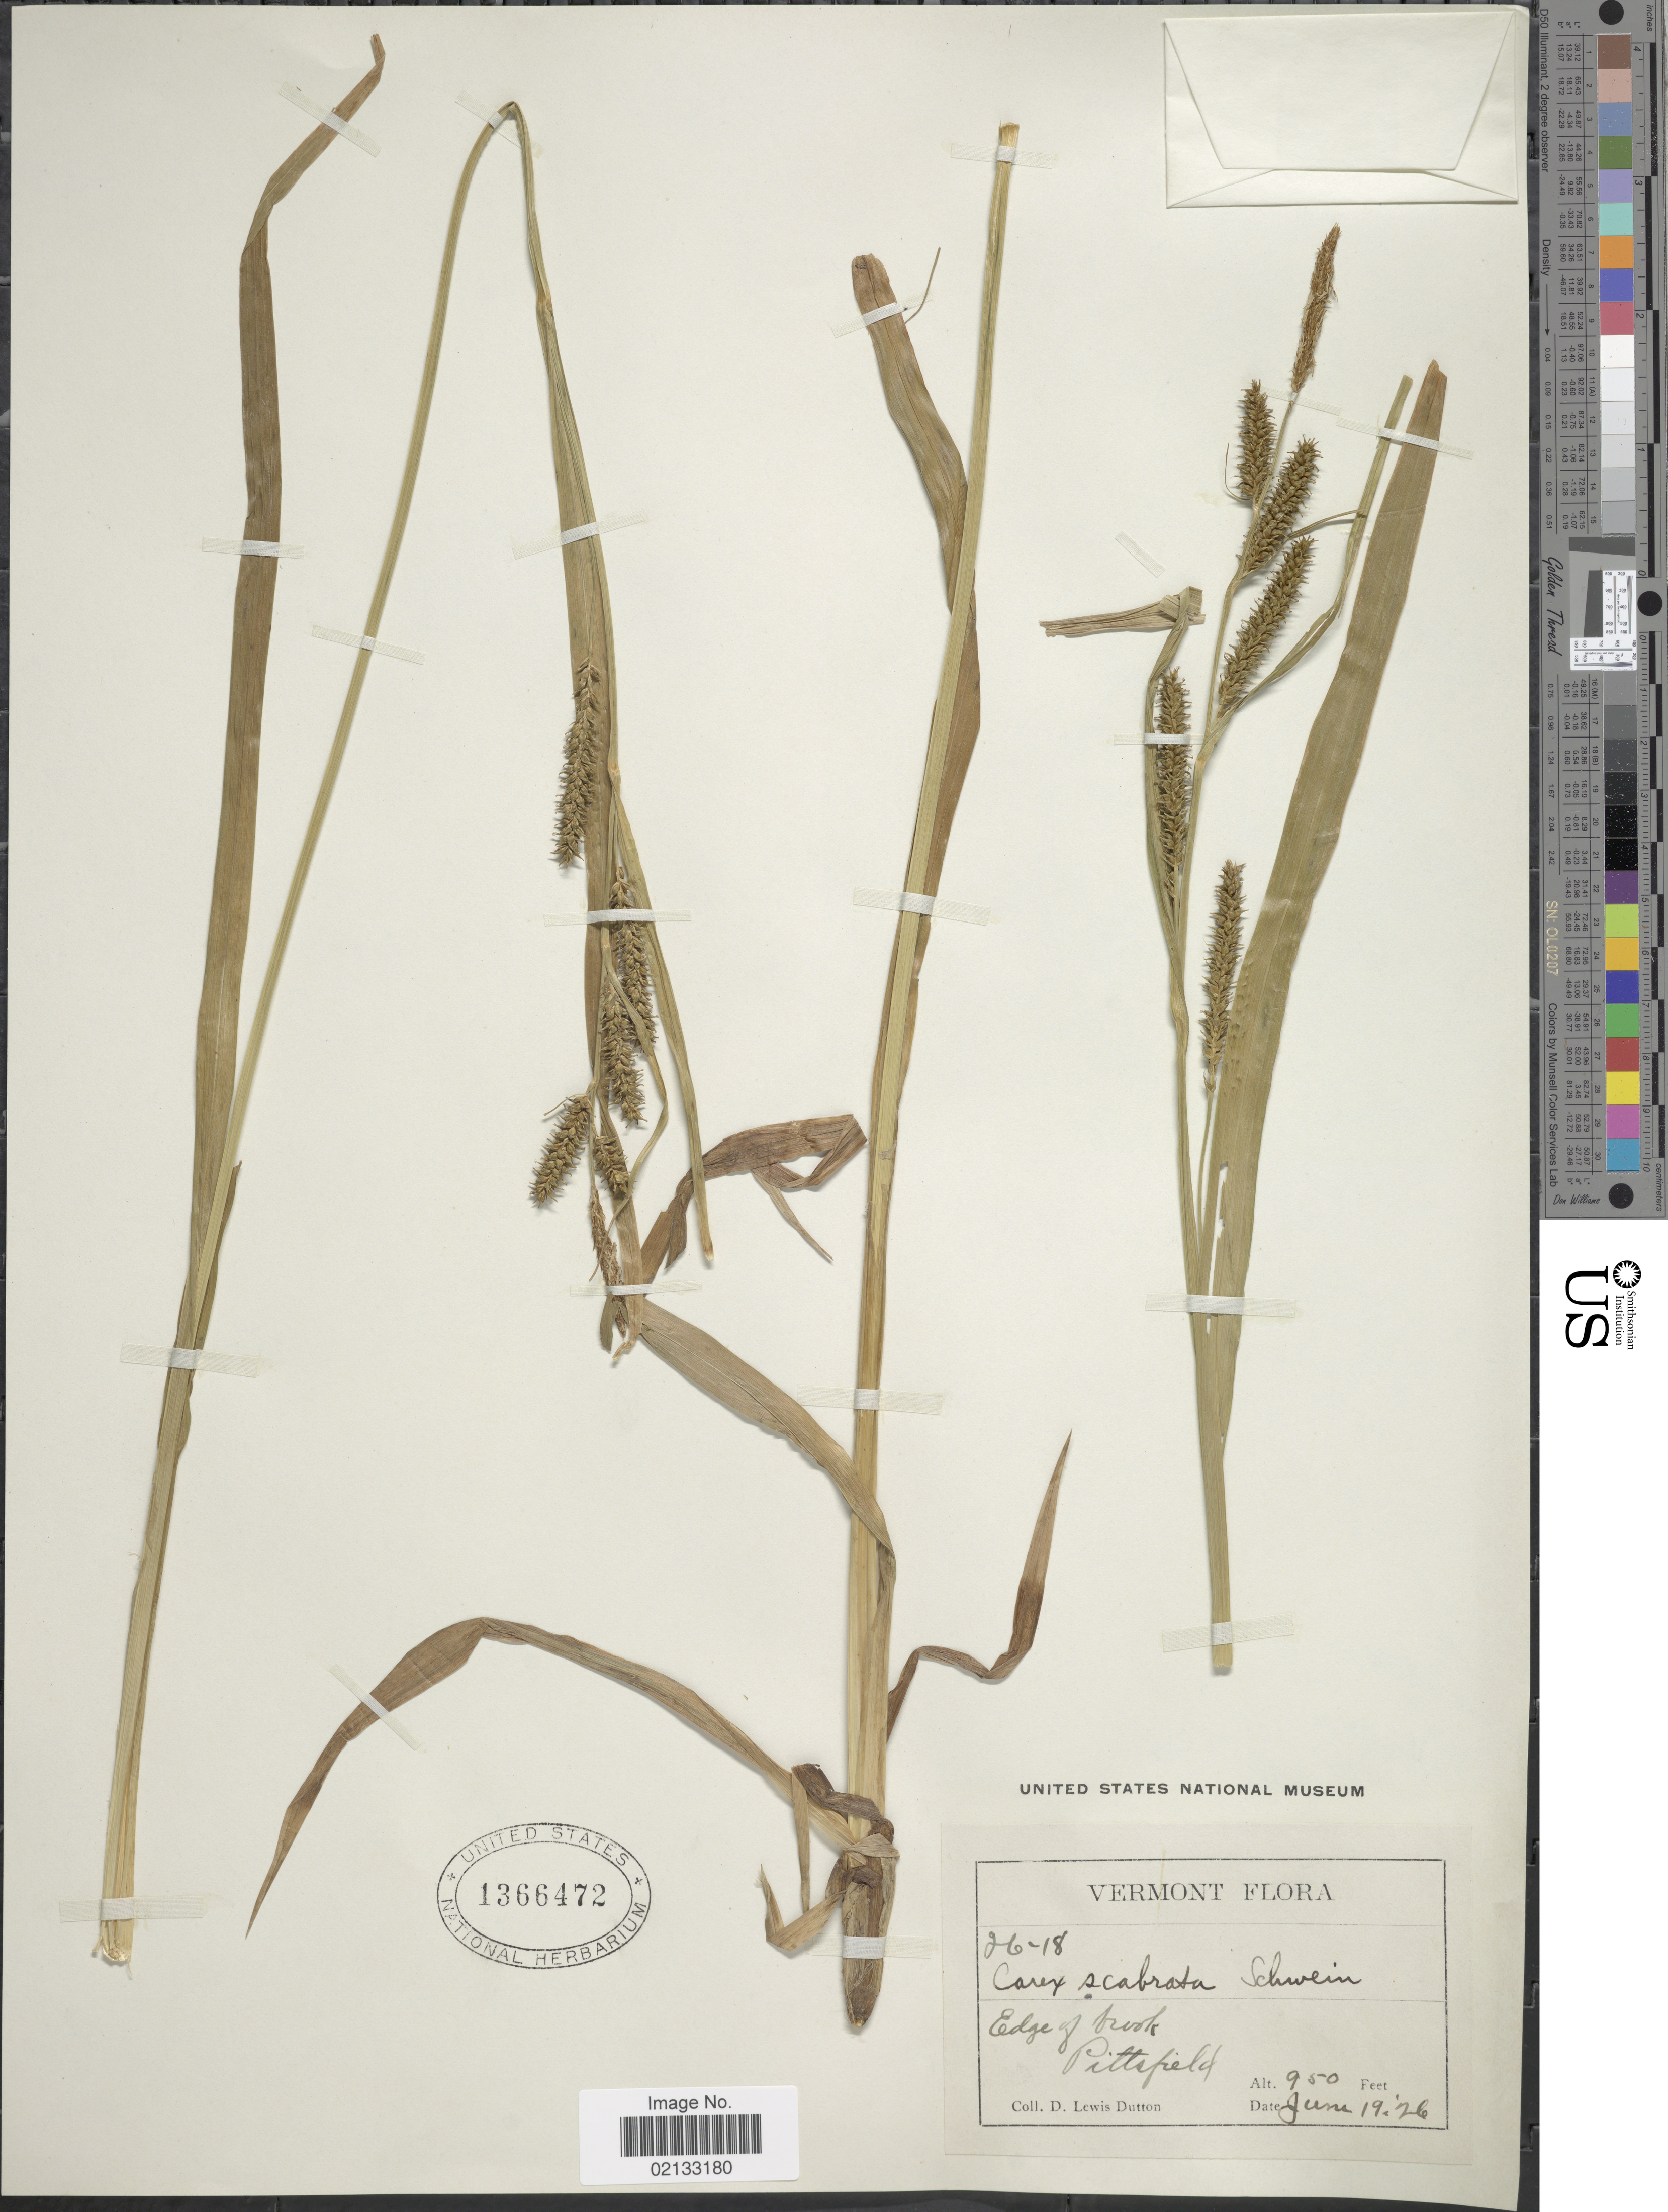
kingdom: Plantae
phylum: Tracheophyta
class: Liliopsida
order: Poales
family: Cyperaceae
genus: Carex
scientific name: Carex scabrata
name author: Schwein.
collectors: D. Dutton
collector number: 26-18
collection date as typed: Transcribed d/m/y: 19/6/26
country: United States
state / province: Vermont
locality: Edge of brook. Pittsfield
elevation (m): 290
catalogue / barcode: US 1366472